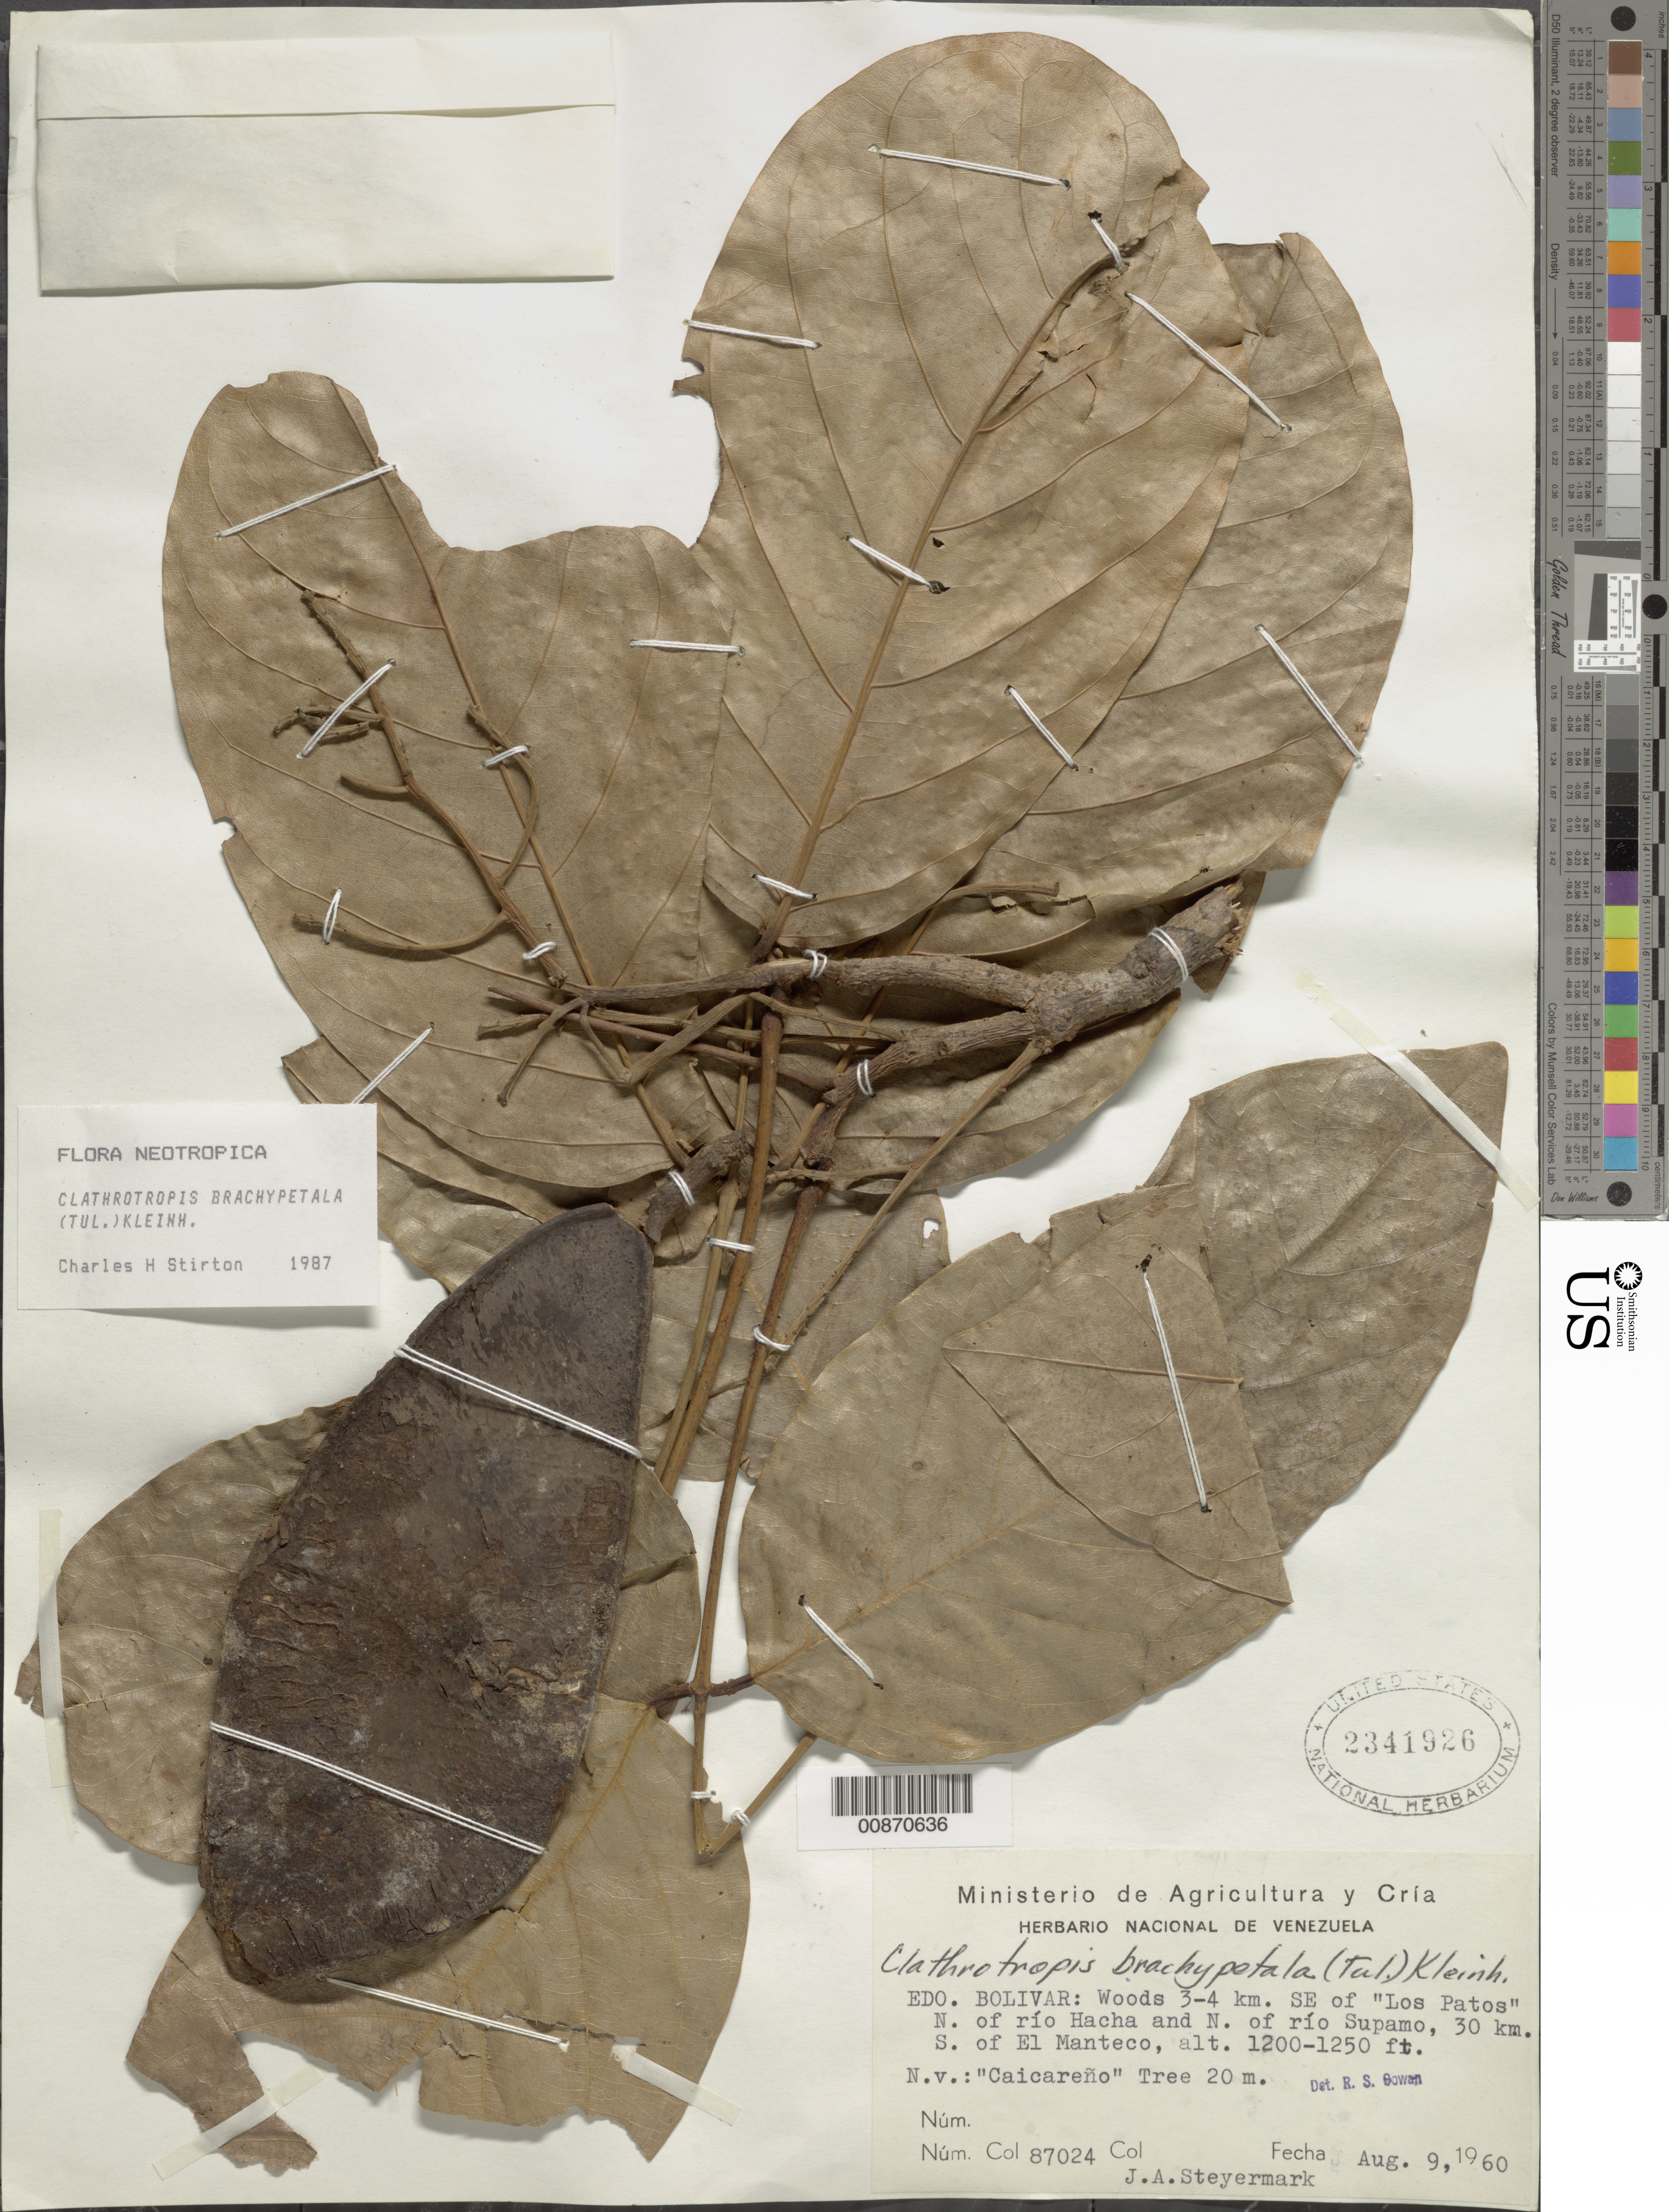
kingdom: Plantae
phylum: Tracheophyta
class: Magnoliopsida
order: Fabales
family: Fabaceae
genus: Clathrotropis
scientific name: Clathrotropis brachypetala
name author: (Tul.) Kleinh.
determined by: Stirton, Charles H.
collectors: J. Steyermark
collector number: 87024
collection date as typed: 9-Aug-60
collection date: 1960-08-09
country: Venezuela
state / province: Bolívar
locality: Los Patos, 3-4 km SE of, N of Río Hacha and N of Río Supamo, 30 km S of El Manteco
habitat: Woods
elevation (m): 366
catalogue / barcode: US 2341926